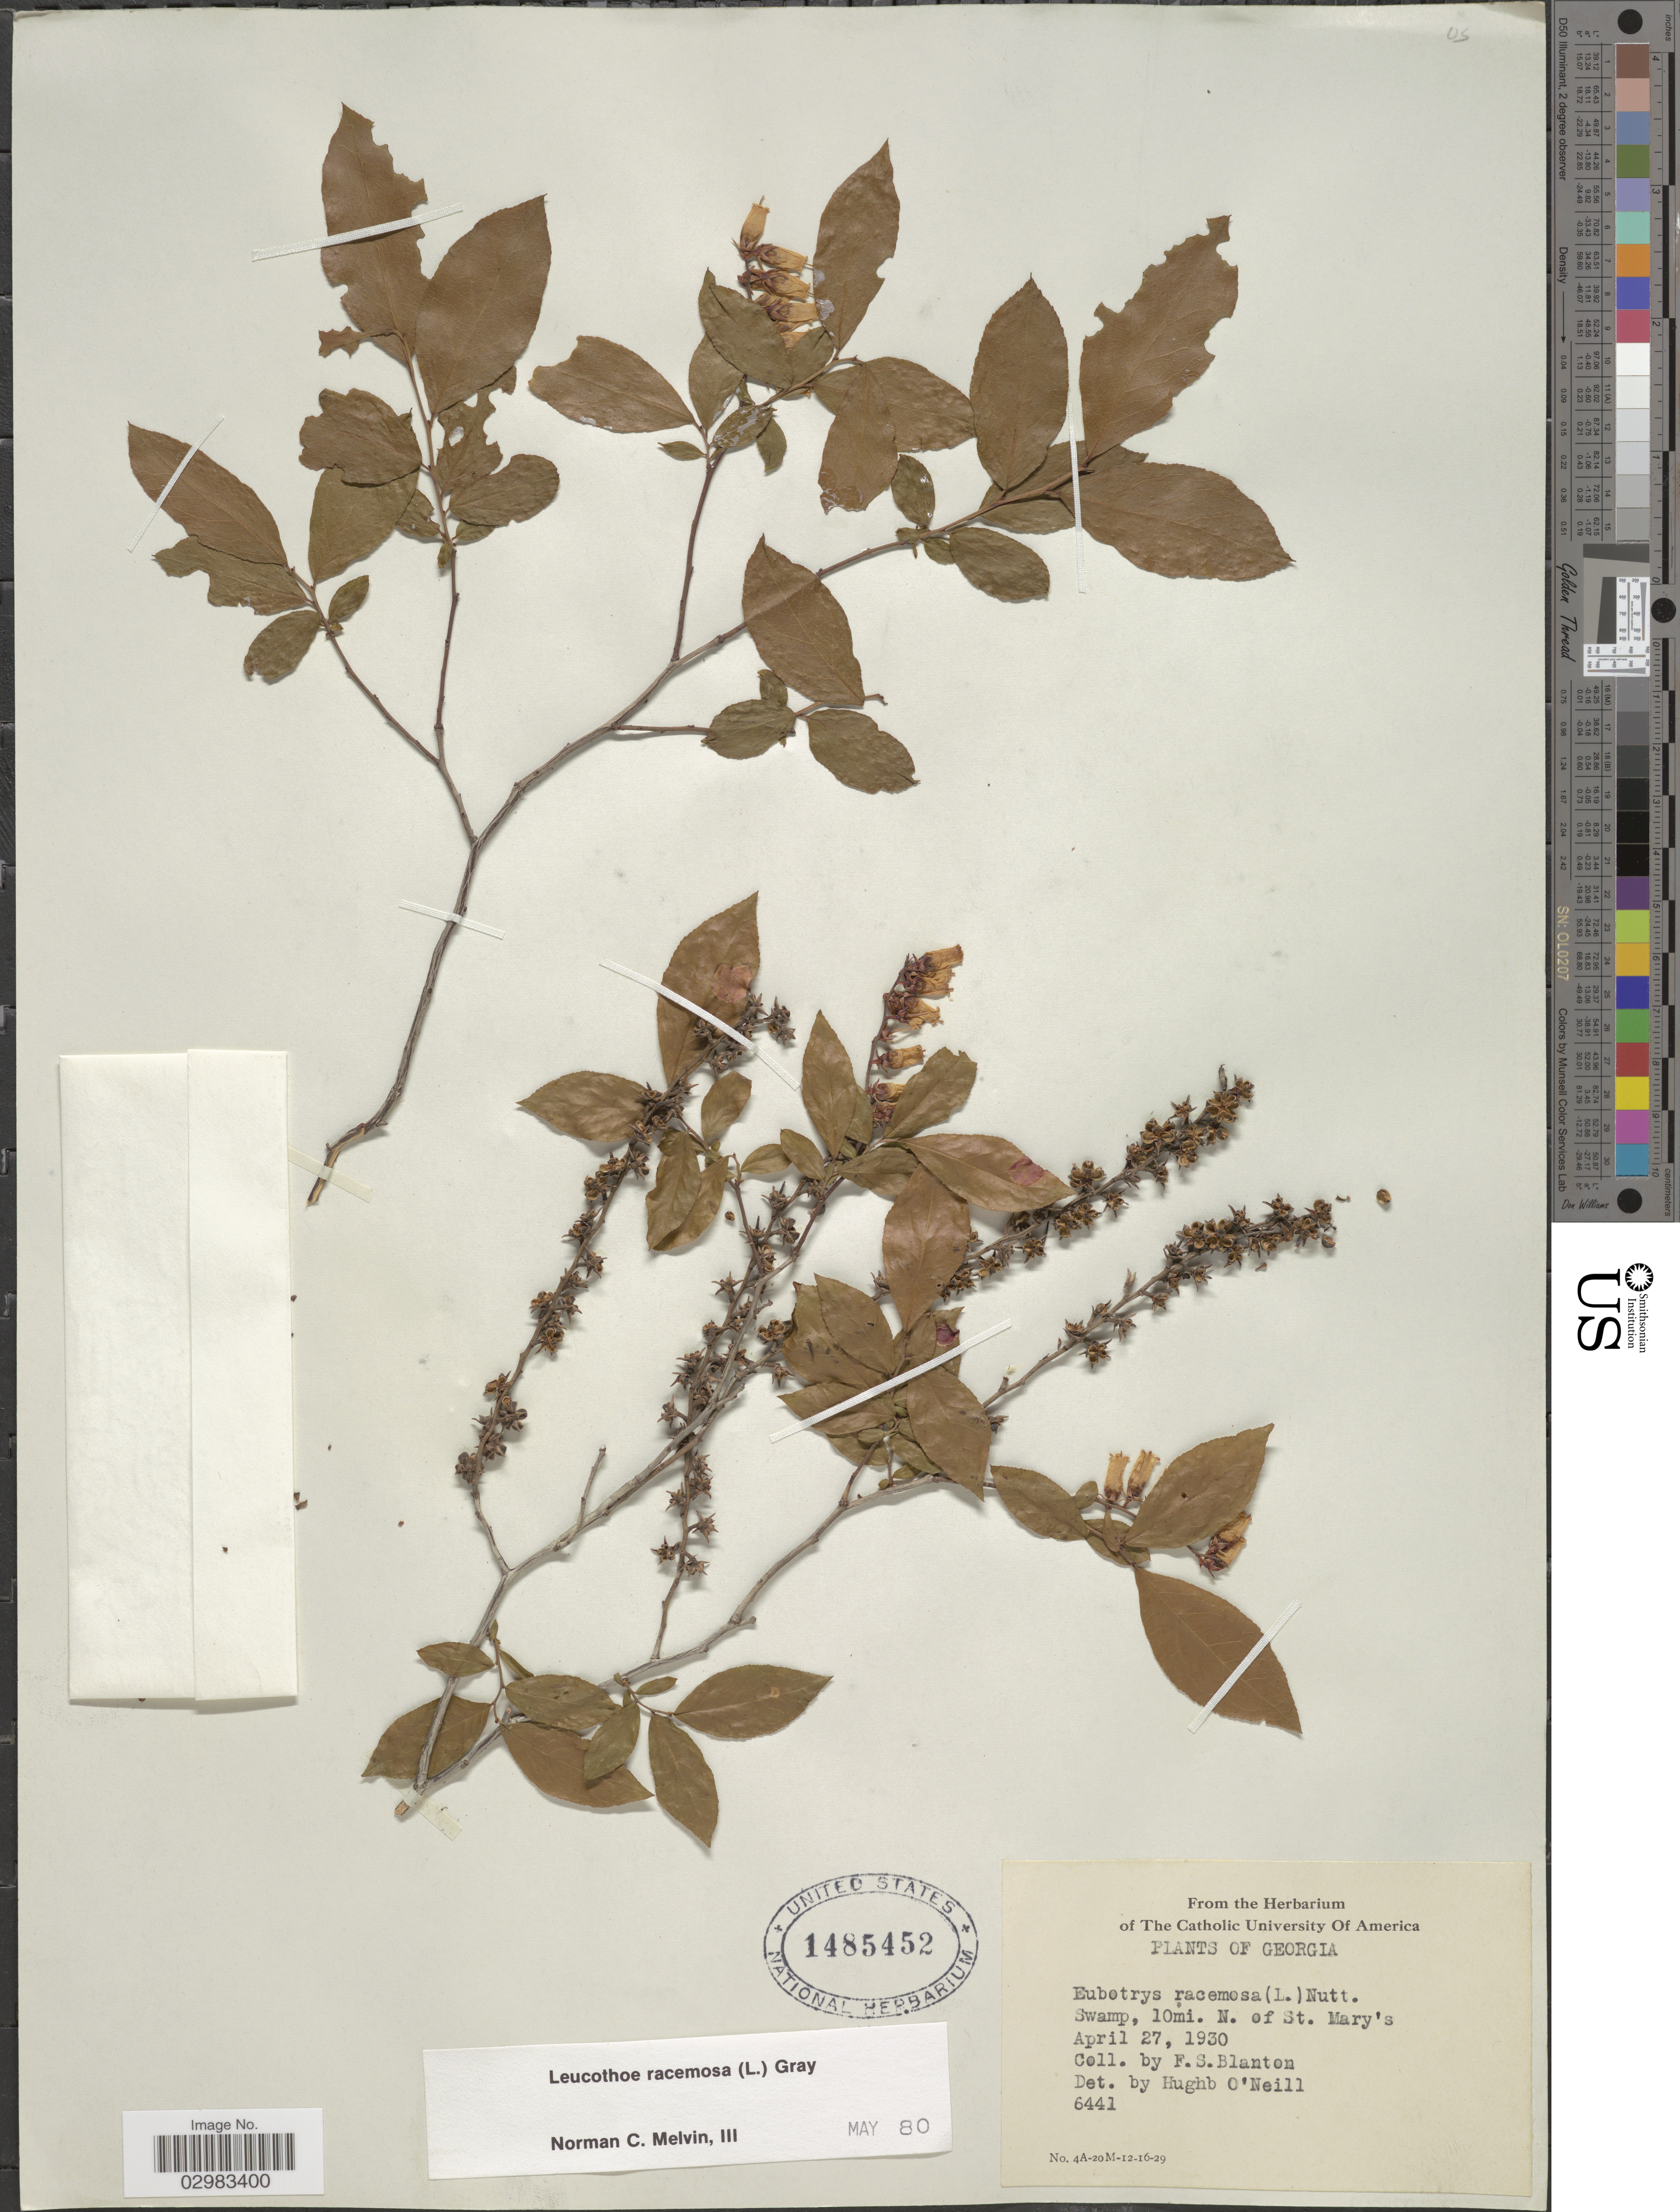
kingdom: Plantae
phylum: Tracheophyta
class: Magnoliopsida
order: Ericales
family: Ericaceae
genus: Leucothoe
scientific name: Leucothoë racemosa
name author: (L.) A. Gray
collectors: F. S. Blanton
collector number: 6441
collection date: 1930-04-27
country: United States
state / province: Georgia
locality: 10mi. N. of St. Mary's.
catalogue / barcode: US 1485452